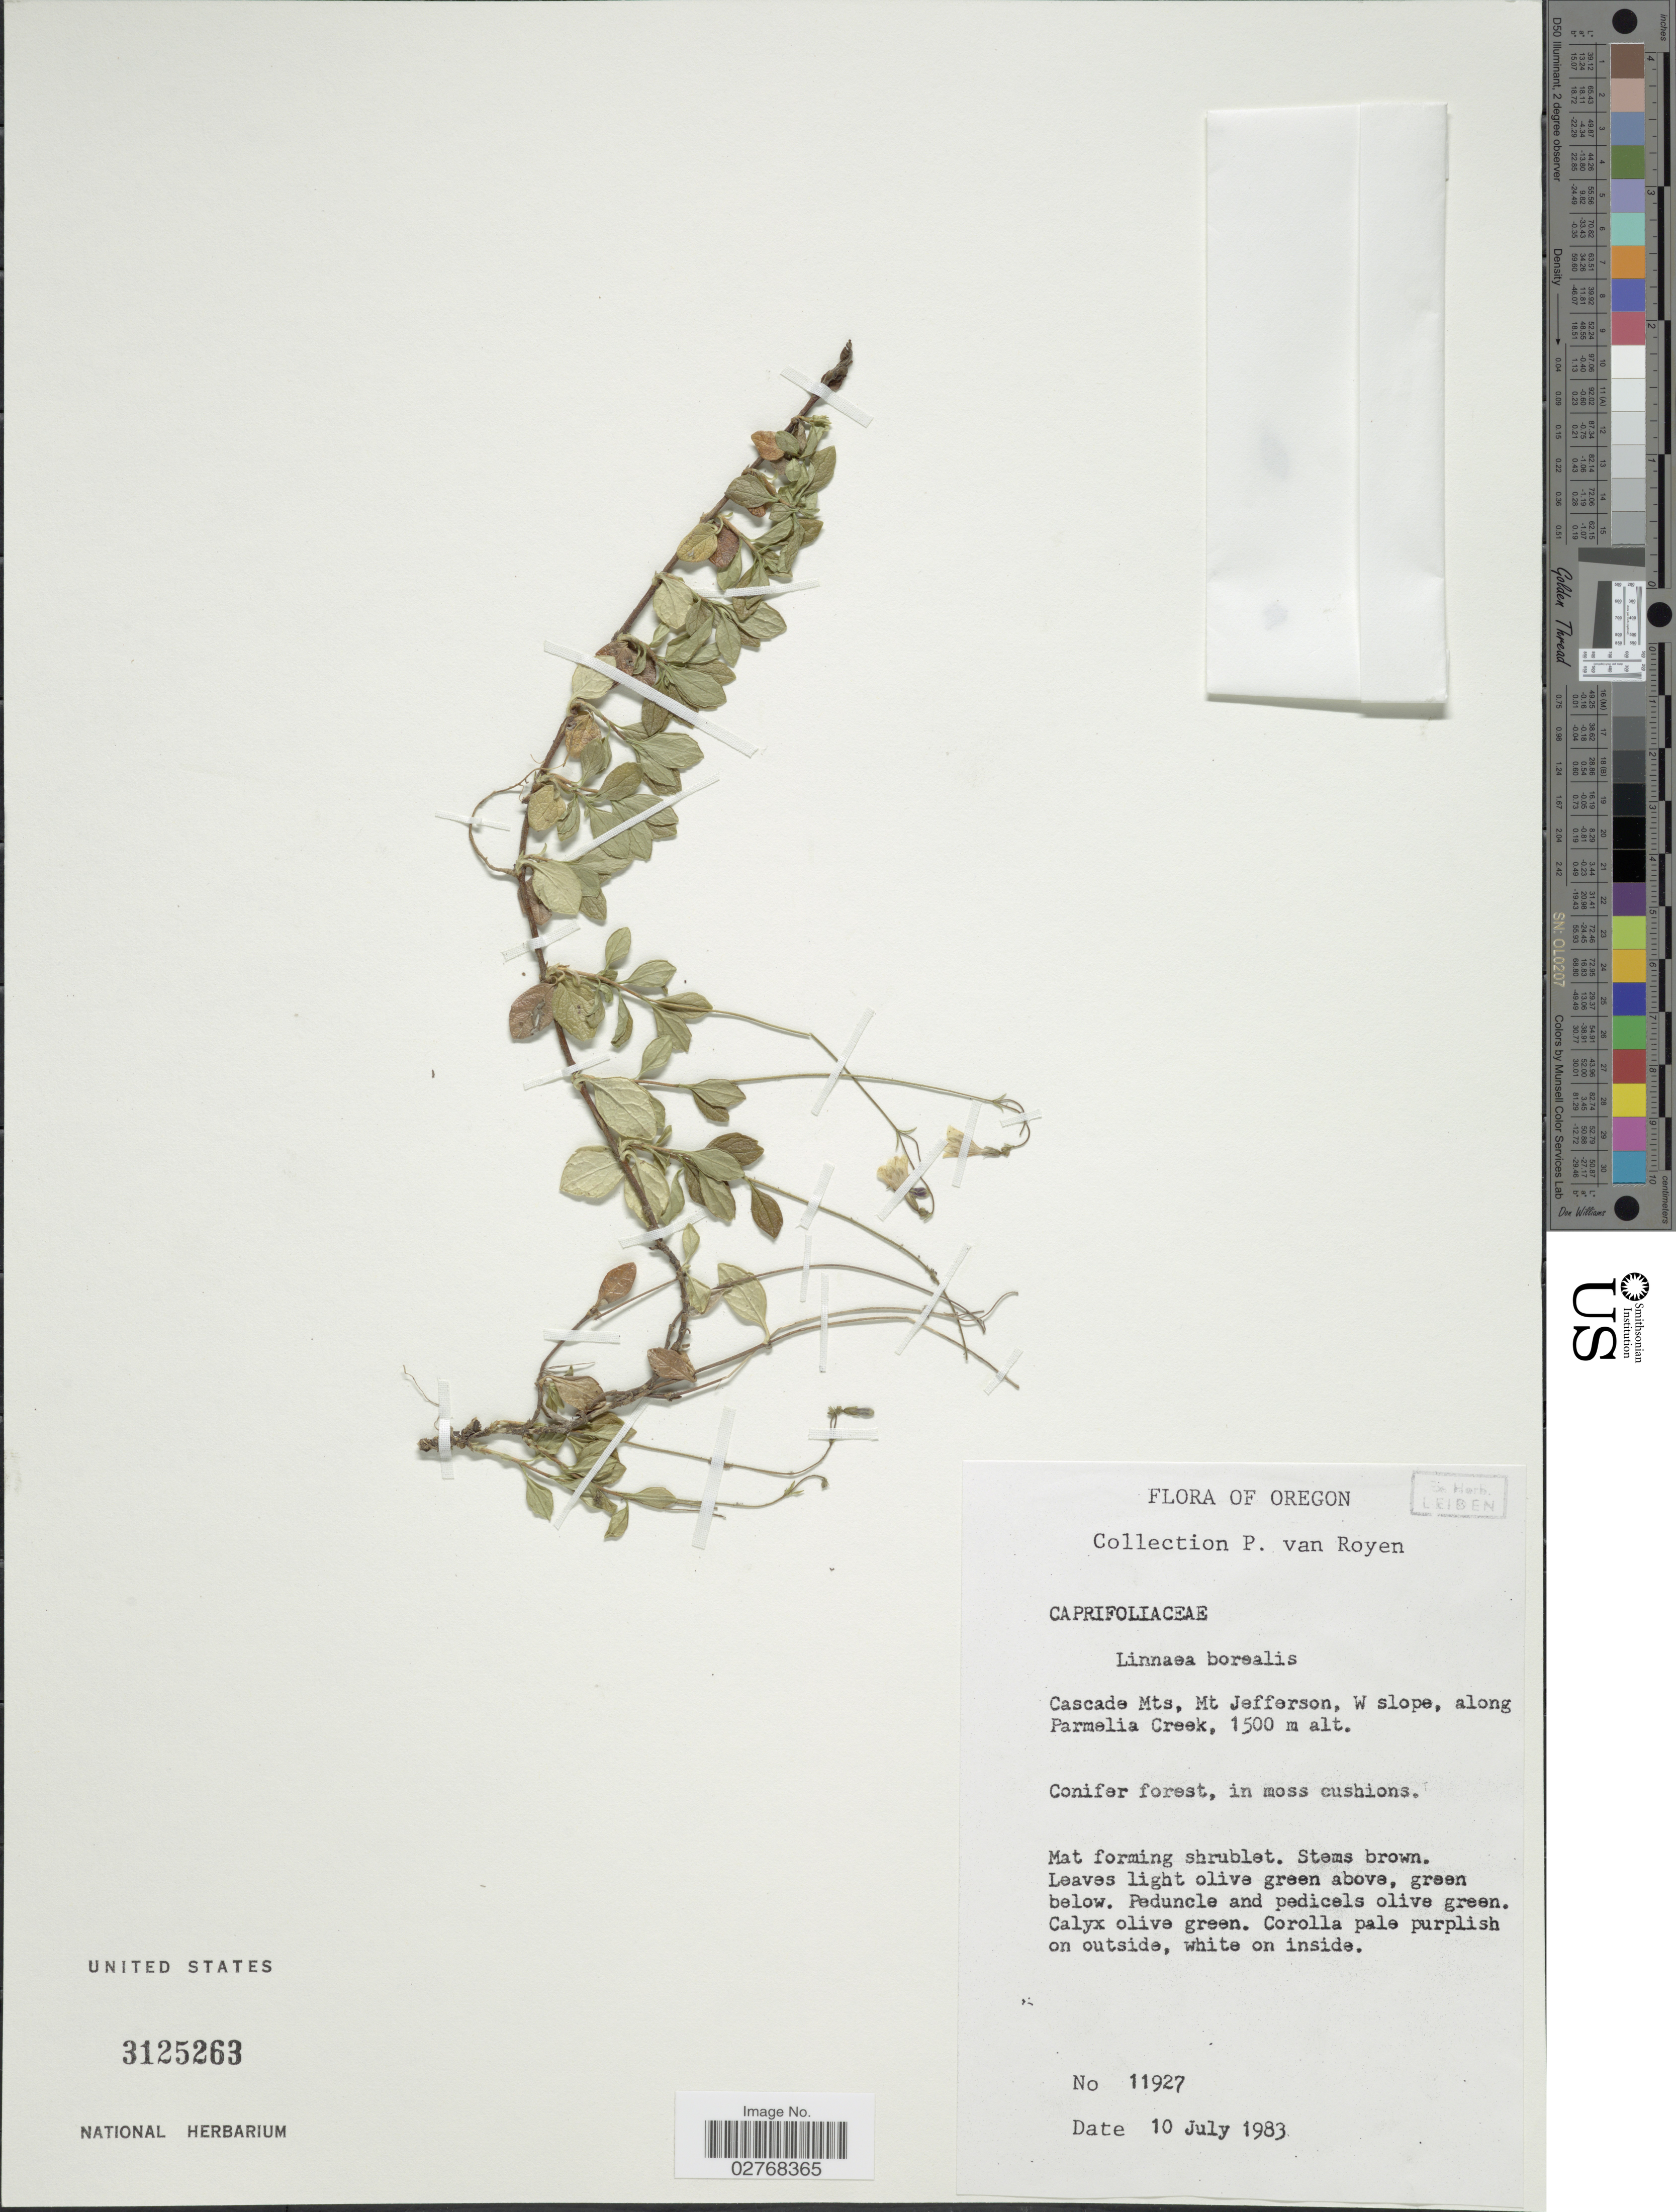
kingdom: Plantae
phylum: Tracheophyta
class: Magnoliopsida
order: Dipsacales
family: Caprifoliaceae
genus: Linnaea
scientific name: Linnaea borealis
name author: L.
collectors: P. van Royen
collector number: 11927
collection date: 1983-07-10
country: United States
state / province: Oregon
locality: Cascade Mts, Mt Jefferson, W slope, along Parmelia Creek.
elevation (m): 1500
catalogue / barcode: US 3125263